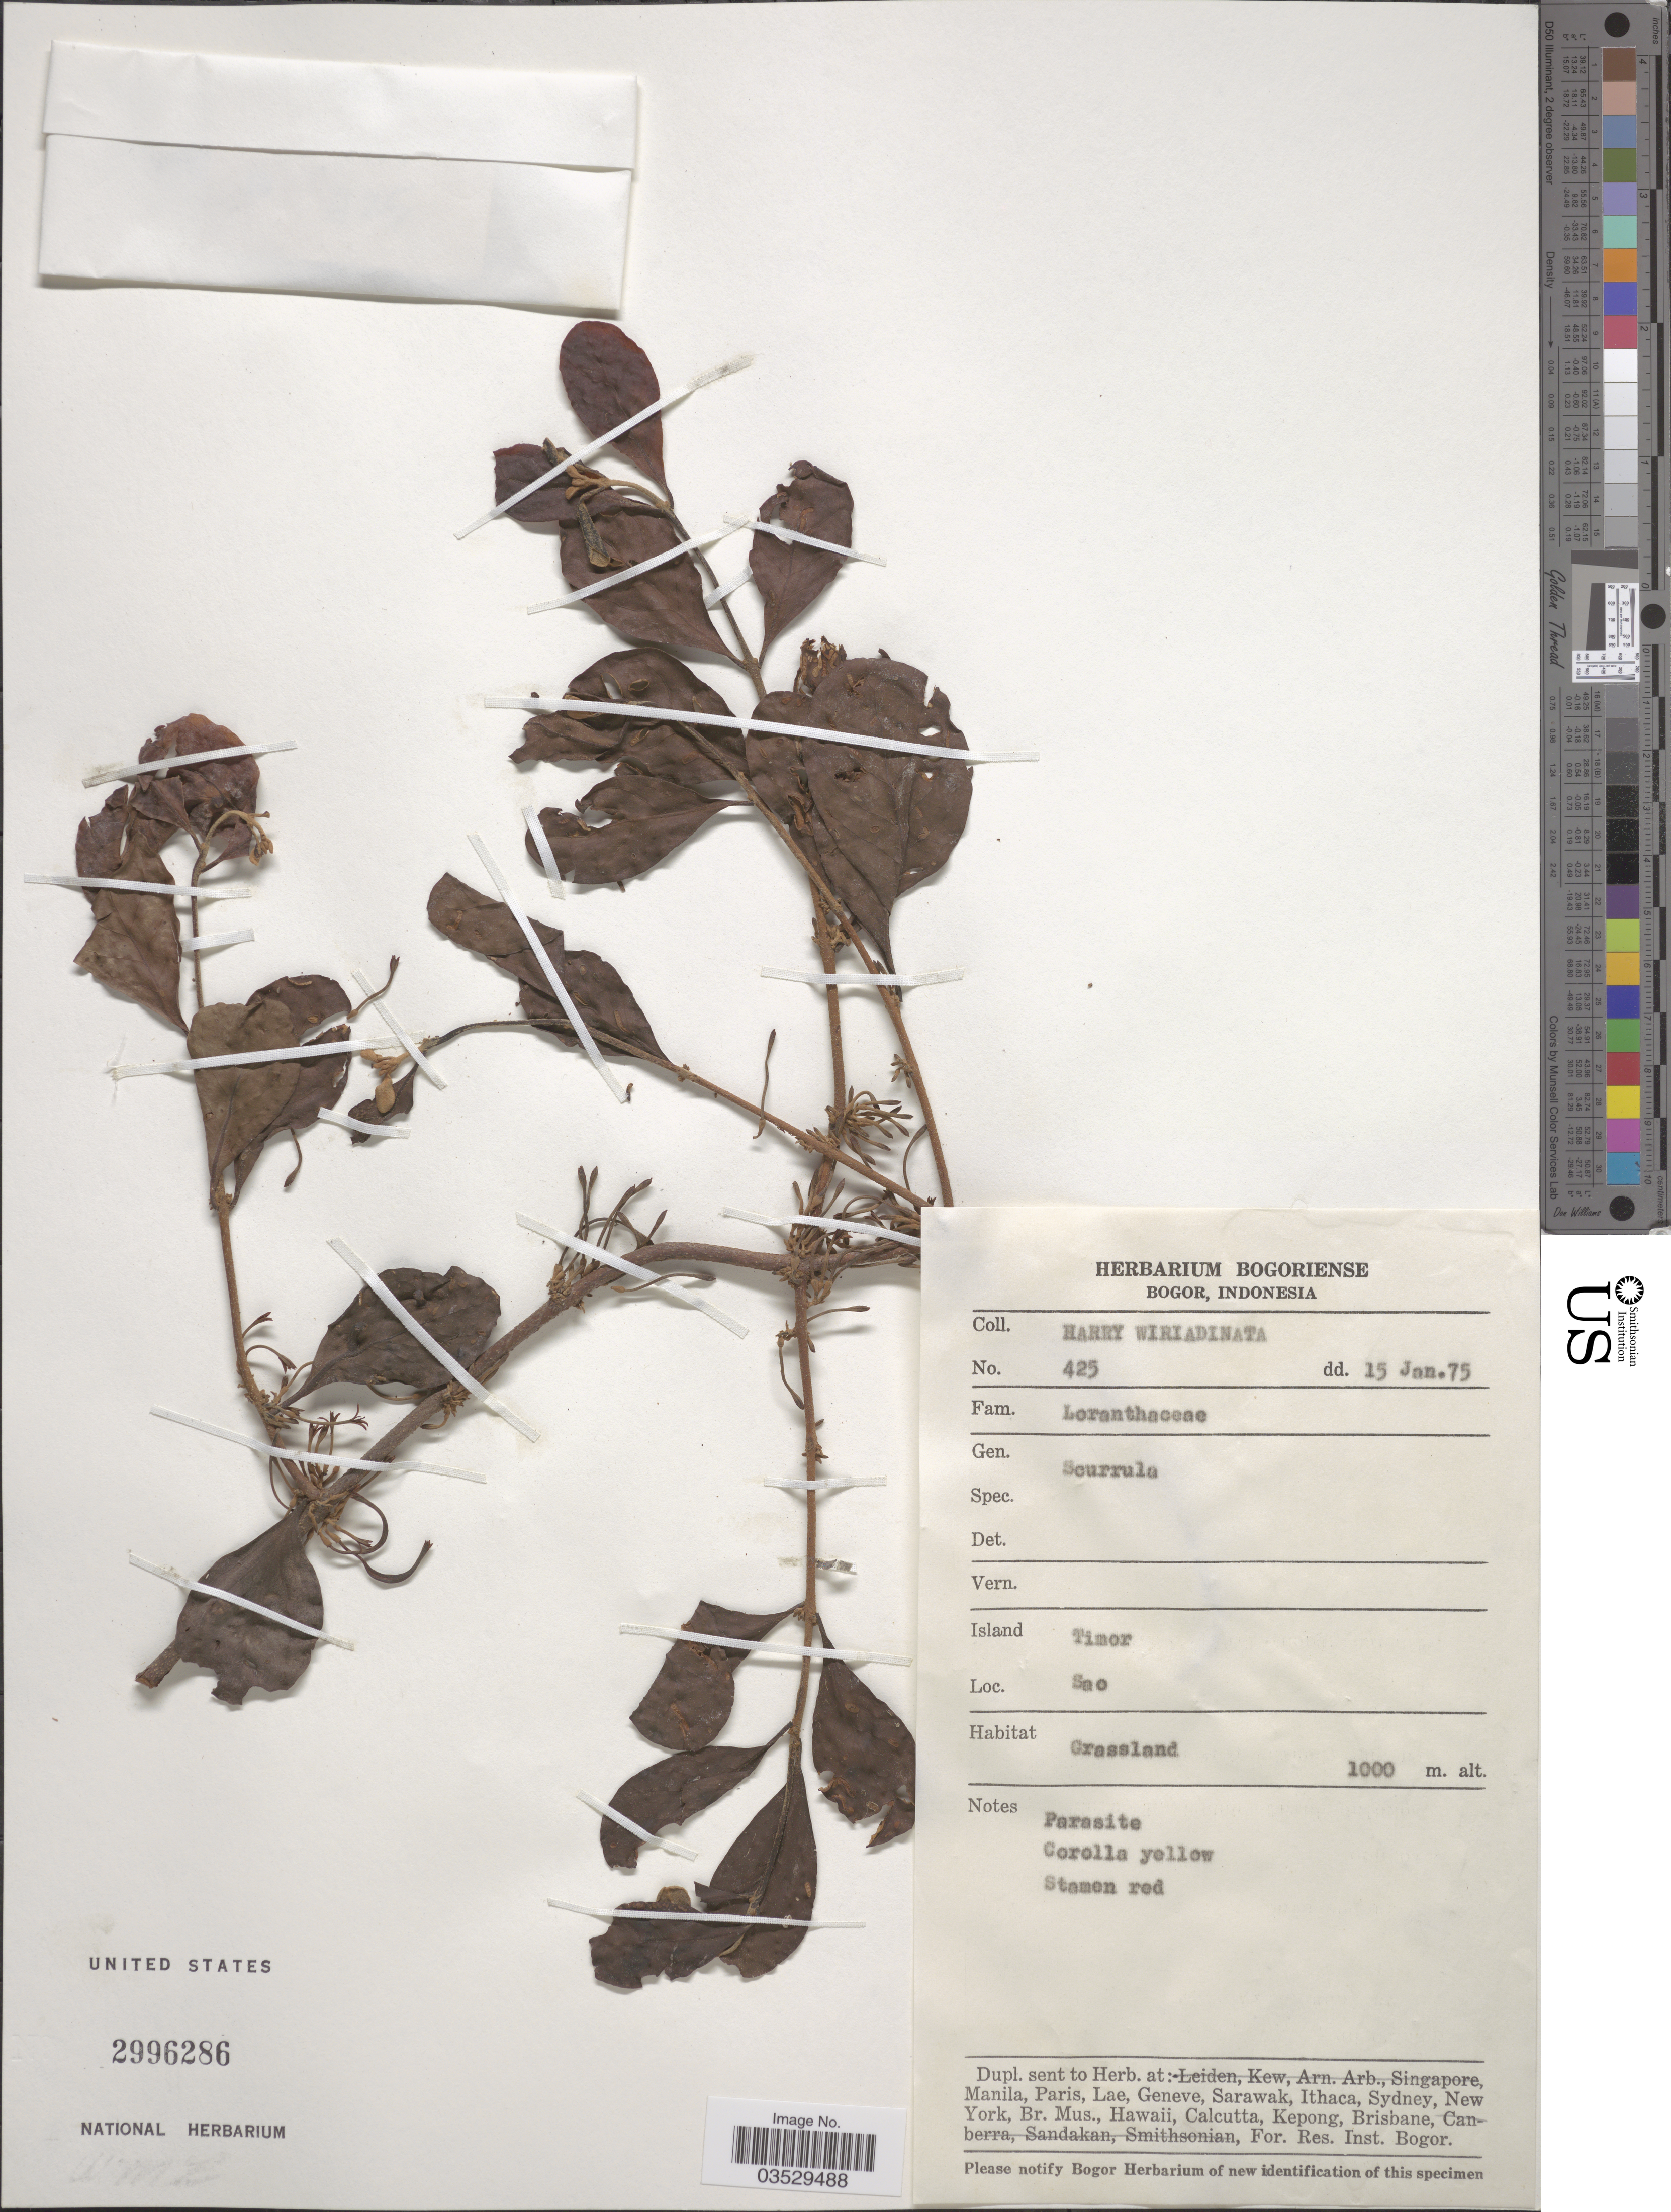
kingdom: Plantae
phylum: Tracheophyta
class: Magnoliopsida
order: Santalales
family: Loranthaceae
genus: Scurrula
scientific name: Scurrula sp.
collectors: H. Wiriadinata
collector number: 425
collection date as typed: Transcribed d/m/y: 15/1/75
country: Indonesia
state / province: Nusa Tenggara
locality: Island Timor. Sao.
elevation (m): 1000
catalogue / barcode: US 2996286